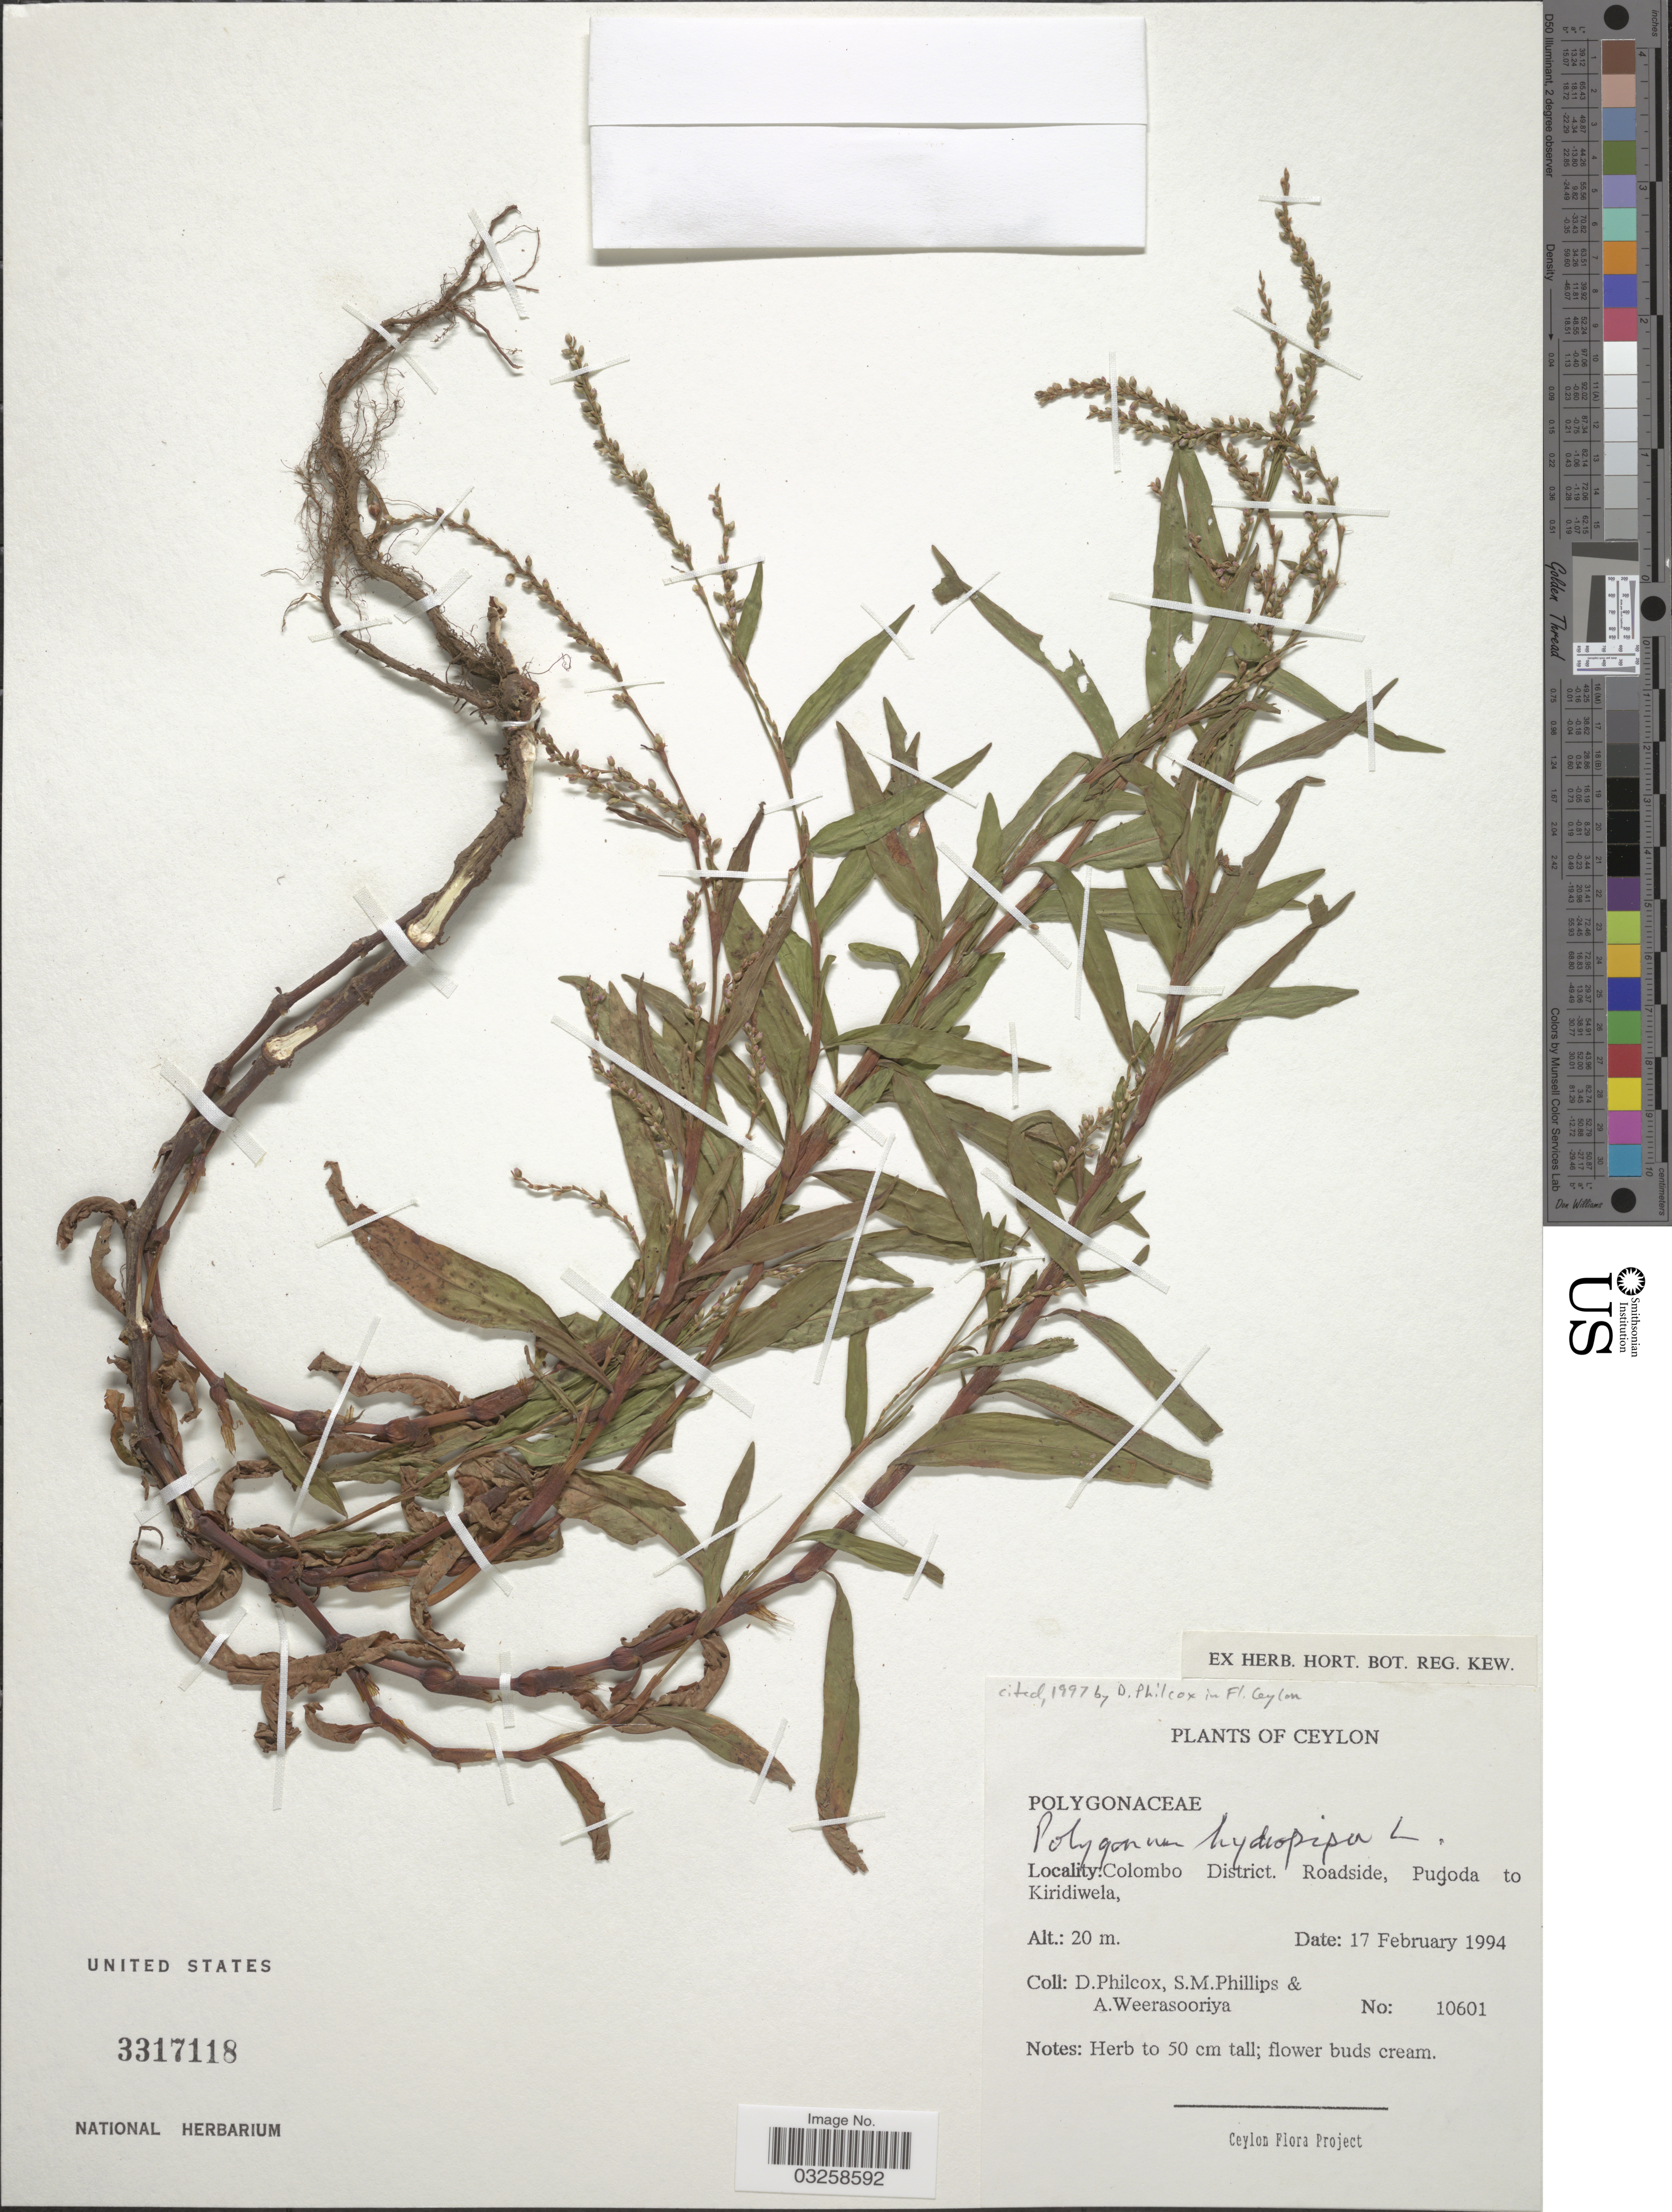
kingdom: Plantae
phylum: Tracheophyta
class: Magnoliopsida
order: Caryophyllales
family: Polygonaceae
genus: Polygonum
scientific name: Polygonum hydropiper var. hydropiper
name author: L.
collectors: D. Philcox, S. M. Phillips & A. Weerasooriya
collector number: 10601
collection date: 1994-02-17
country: Sri Lanka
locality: Ceylon. Colombo District. Roadside, Pugoda to Kiridiwela.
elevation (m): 20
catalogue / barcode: US 3317118